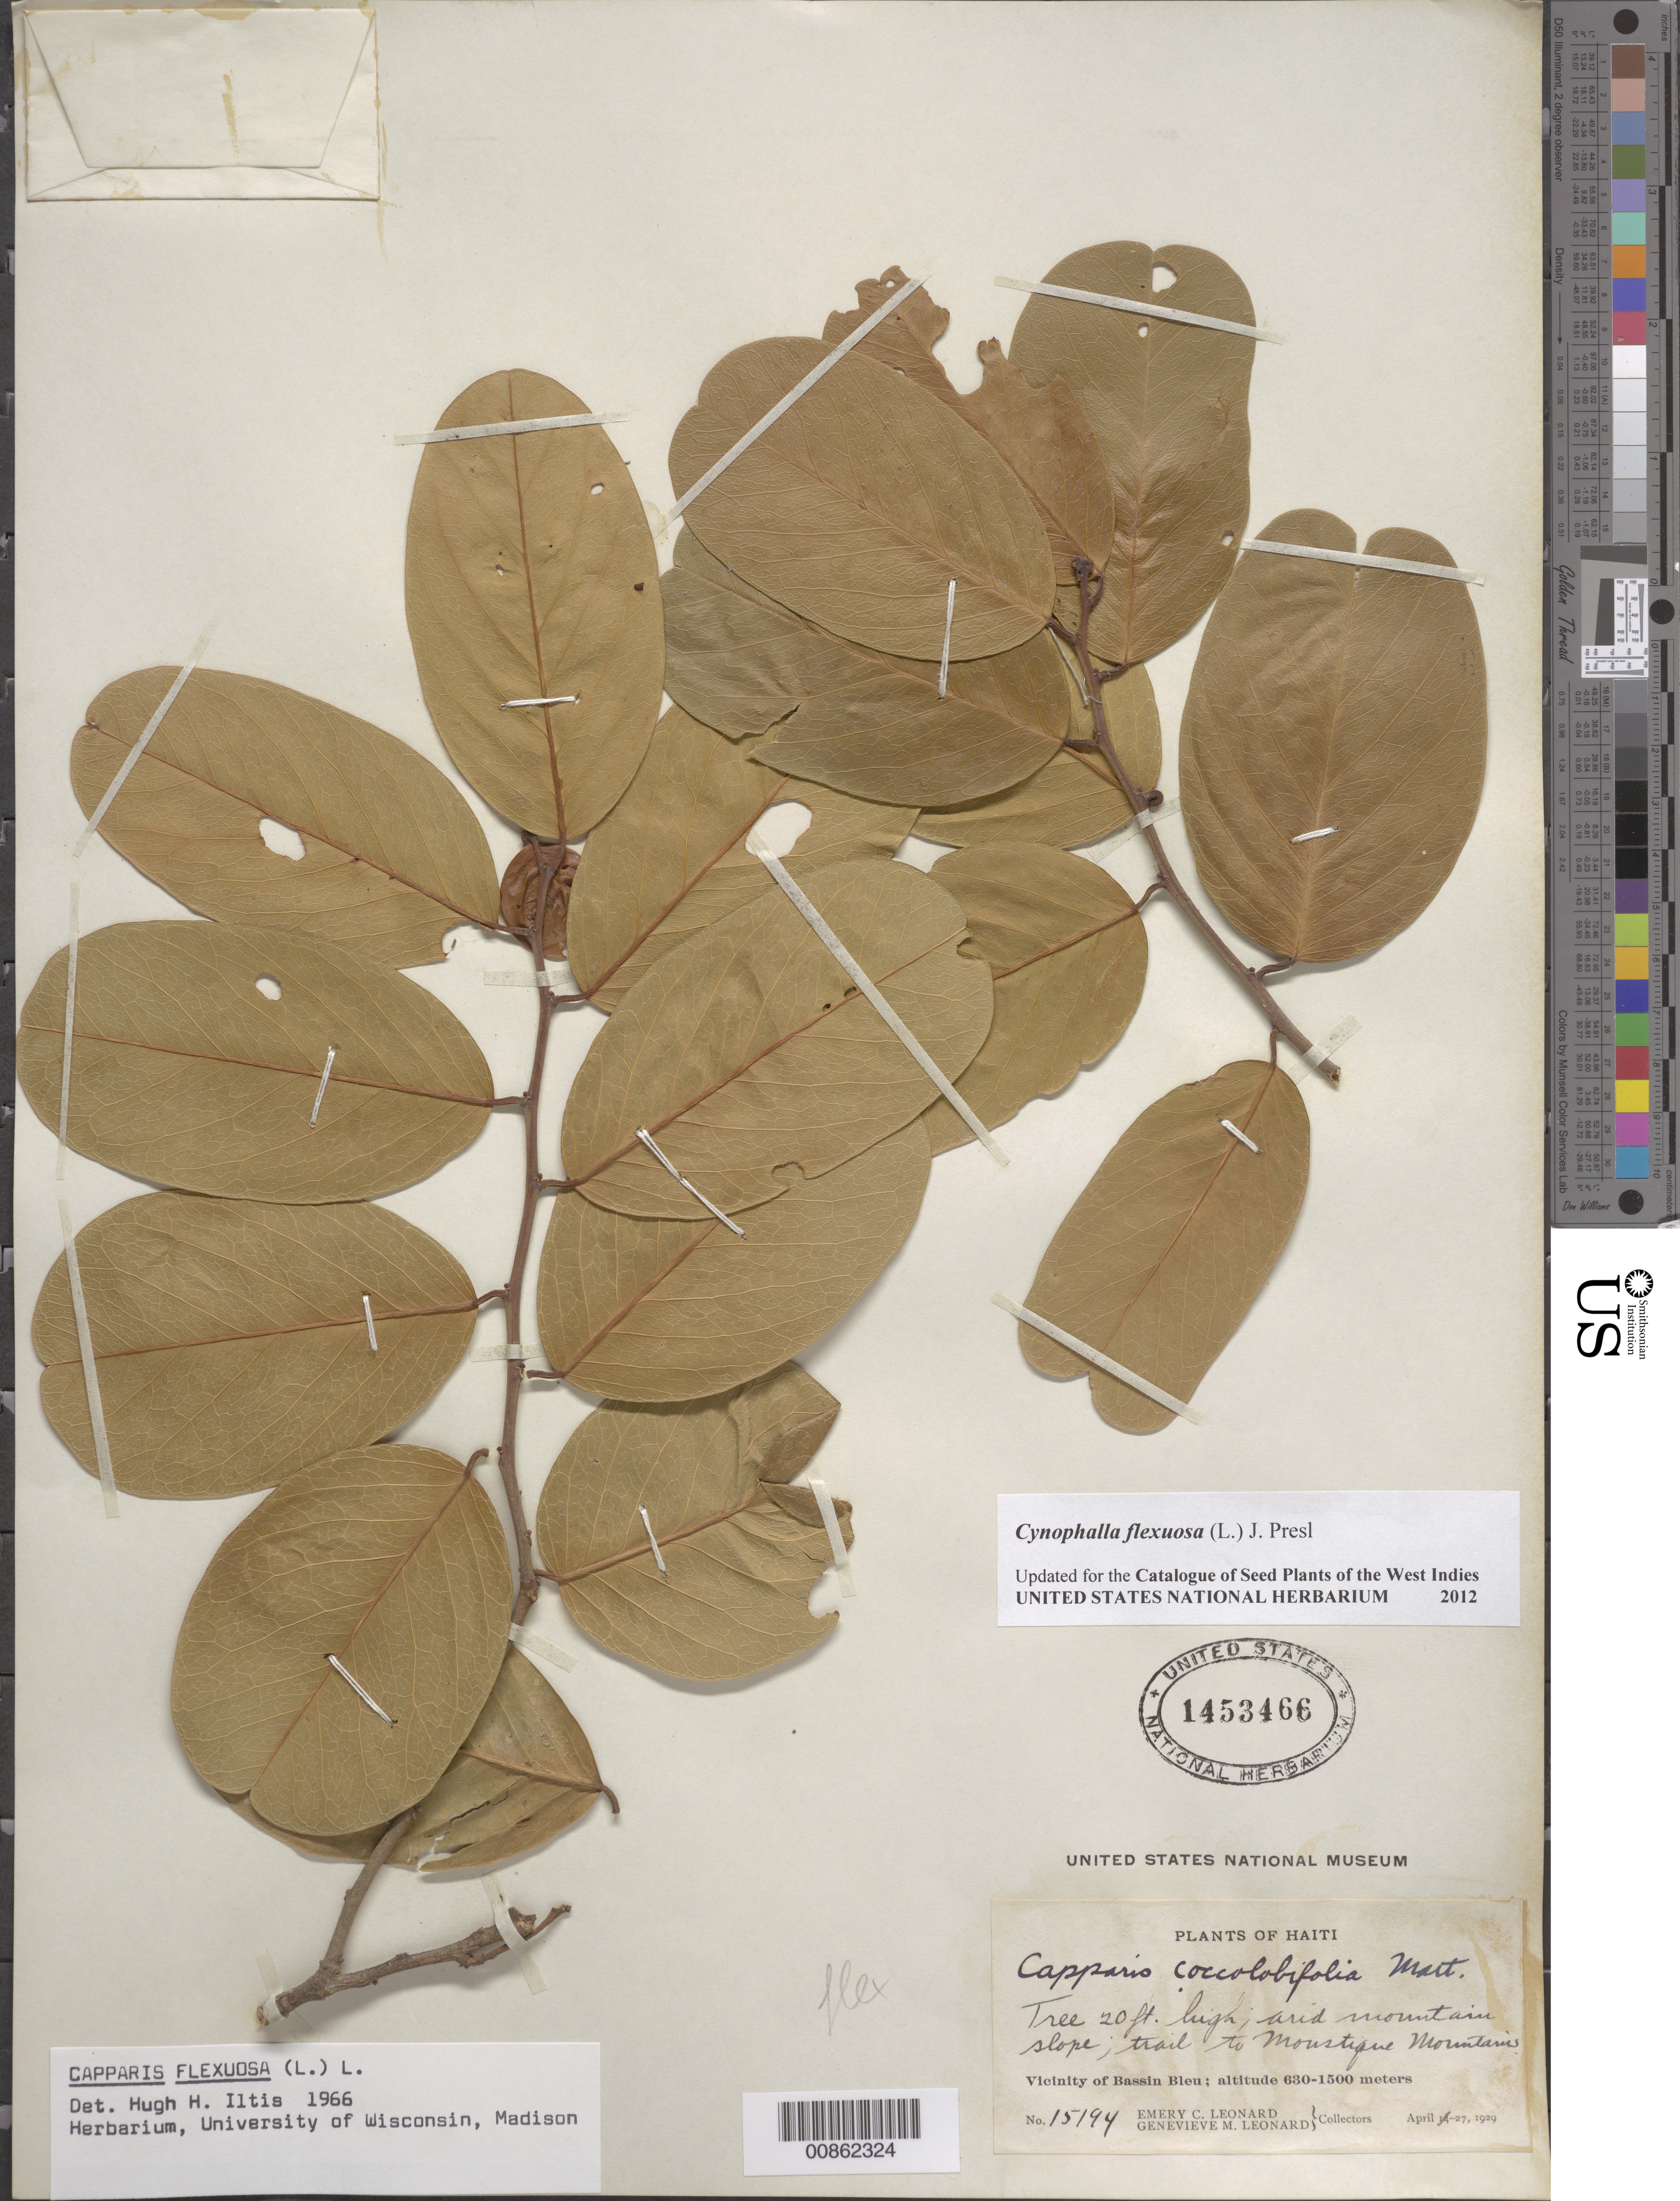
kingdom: Plantae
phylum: Tracheophyta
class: Magnoliopsida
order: Brassicales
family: Capparaceae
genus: Cynophalla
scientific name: Cynophalla flexuosa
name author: (L.) J. Presl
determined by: Iltis, Hugh Hellmut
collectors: E. C. Leonard & G. M. Leonard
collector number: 15194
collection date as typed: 27 Apr 1929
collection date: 1929-04-27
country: Haiti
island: Hispaniola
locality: Vicinity of Bassin Bleu. Trail to Moustique Mountains.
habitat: Arid mountain slope.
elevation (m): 630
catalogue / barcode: US 1453466